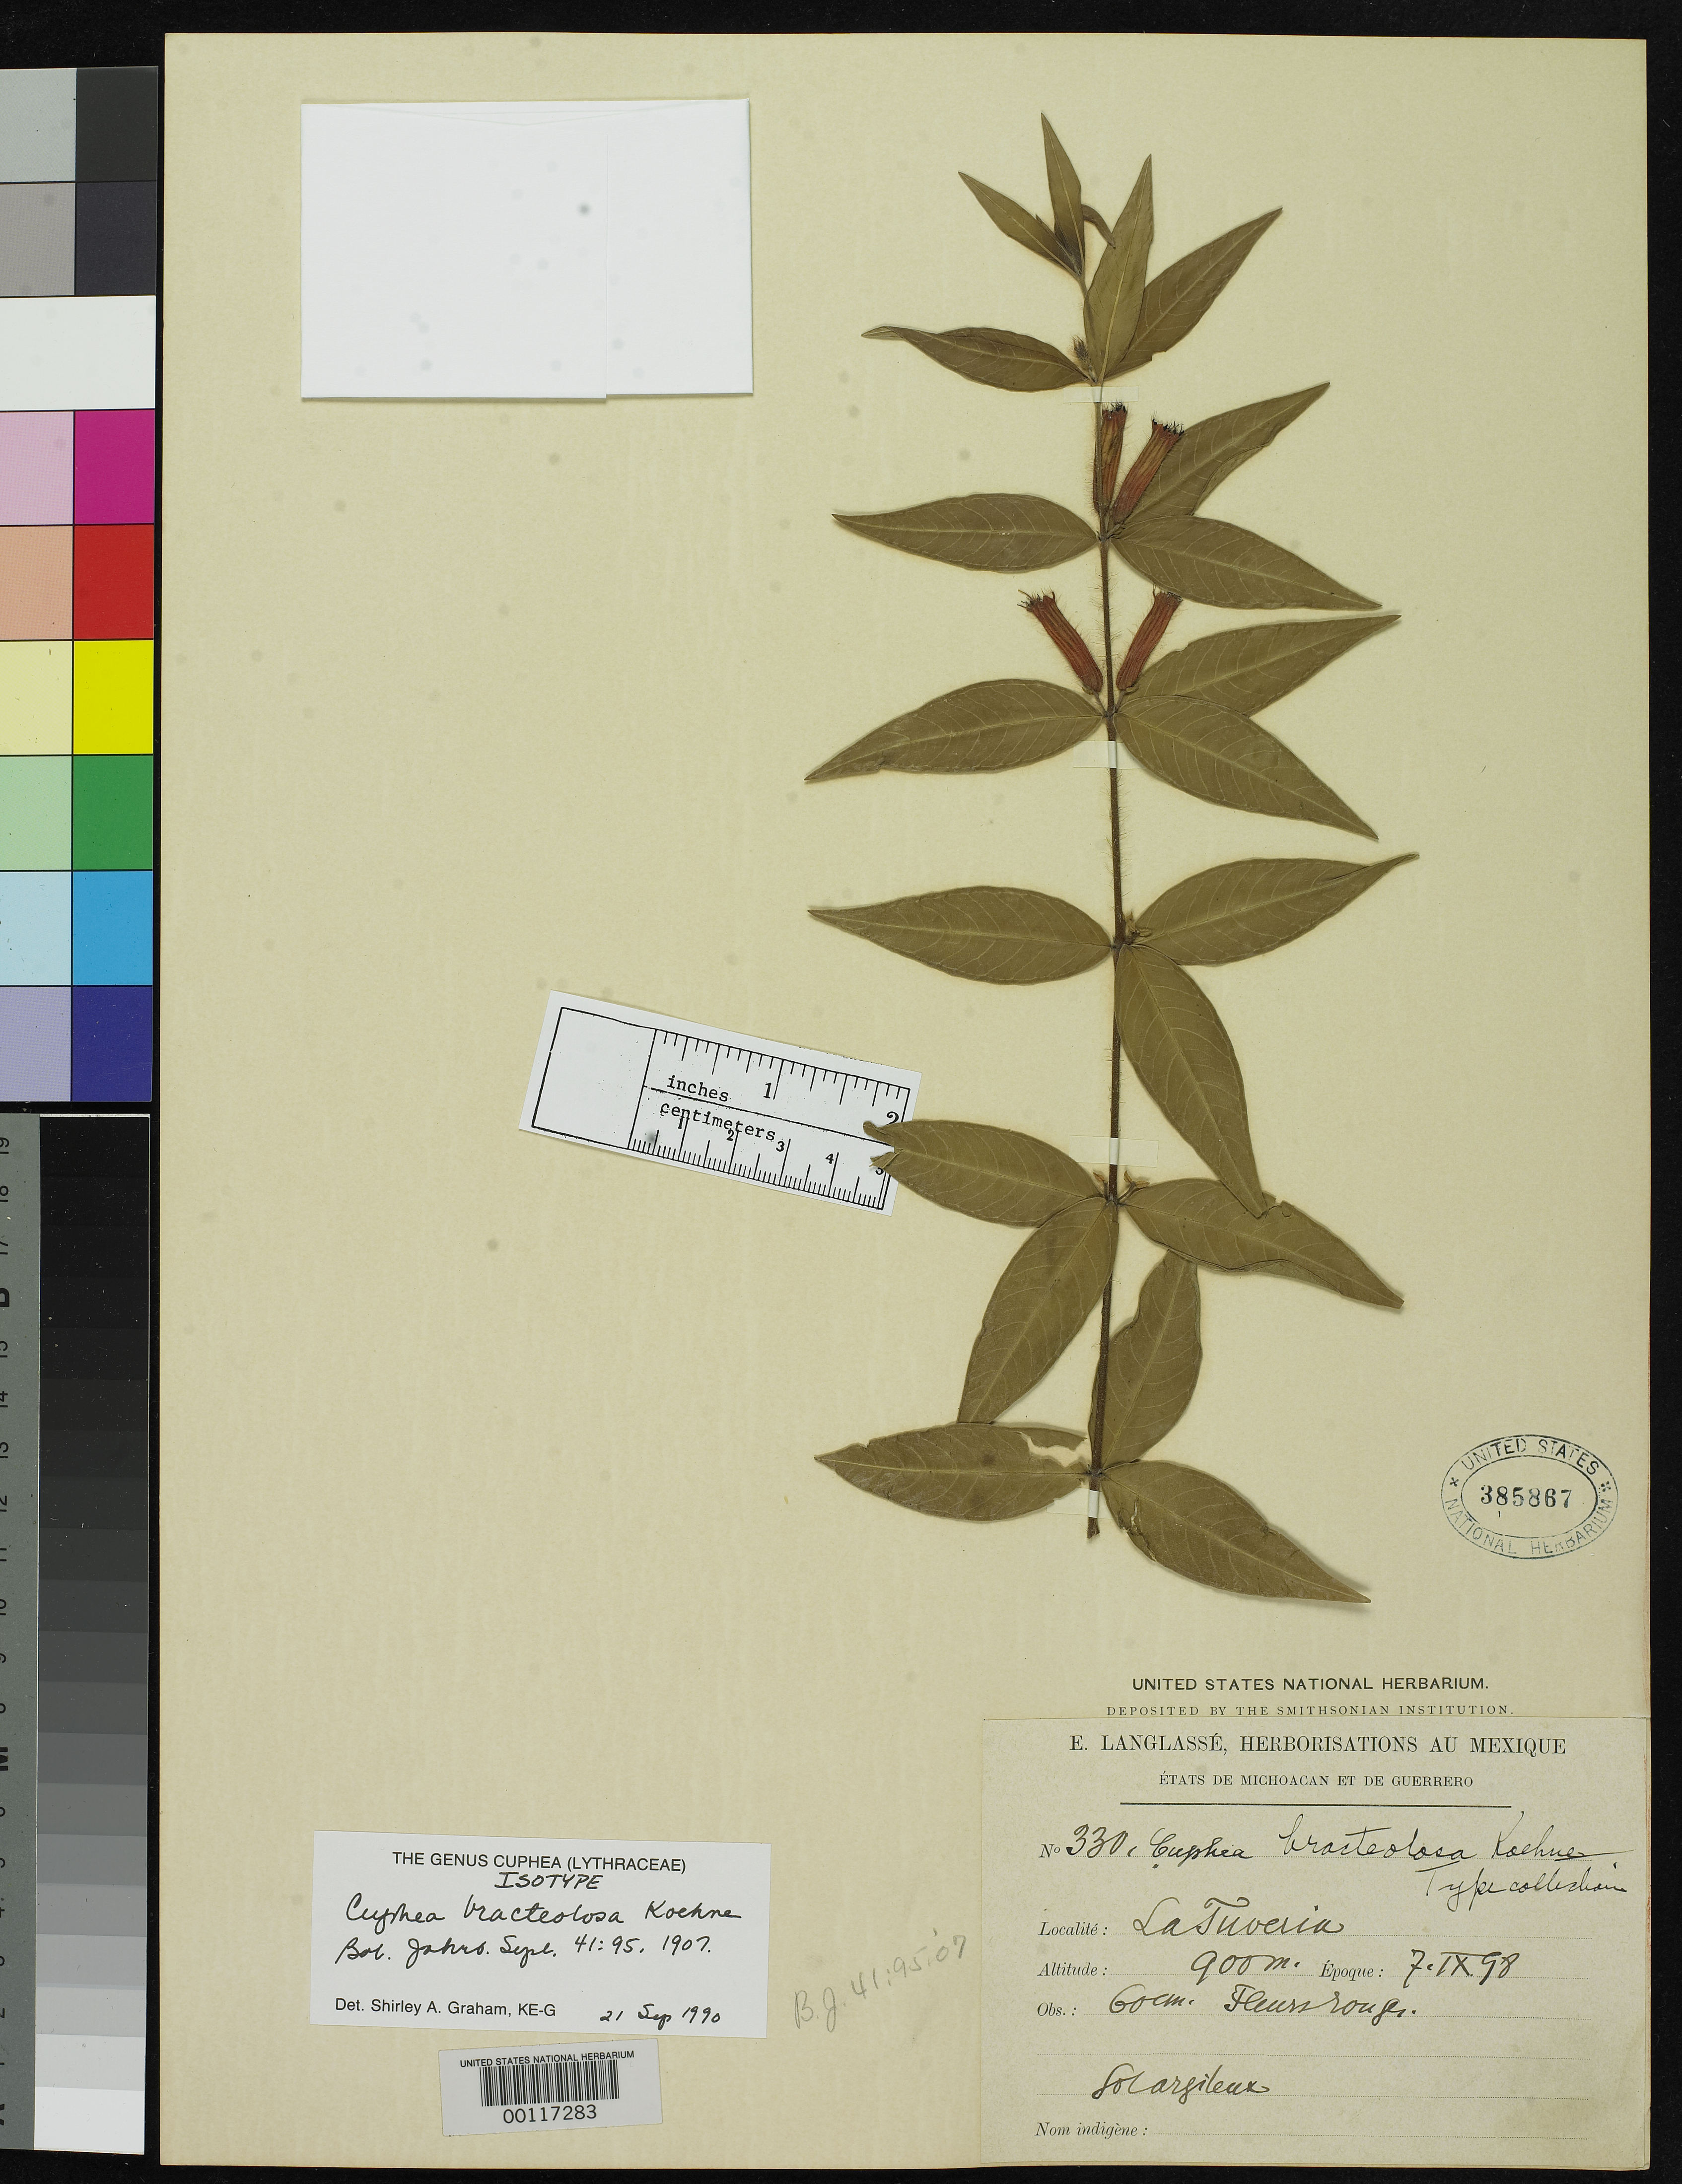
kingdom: Plantae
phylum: Tracheophyta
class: Magnoliopsida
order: Myrtales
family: Lythraceae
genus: Cuphea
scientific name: Cuphea bracteolosa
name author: Koehne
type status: Isotype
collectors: E. Langlassé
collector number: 330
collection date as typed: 07 Sep 1898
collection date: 1898-09-07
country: Mexico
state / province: Guerrero / Michoacán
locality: La Tuveria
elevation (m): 900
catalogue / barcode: US 385867